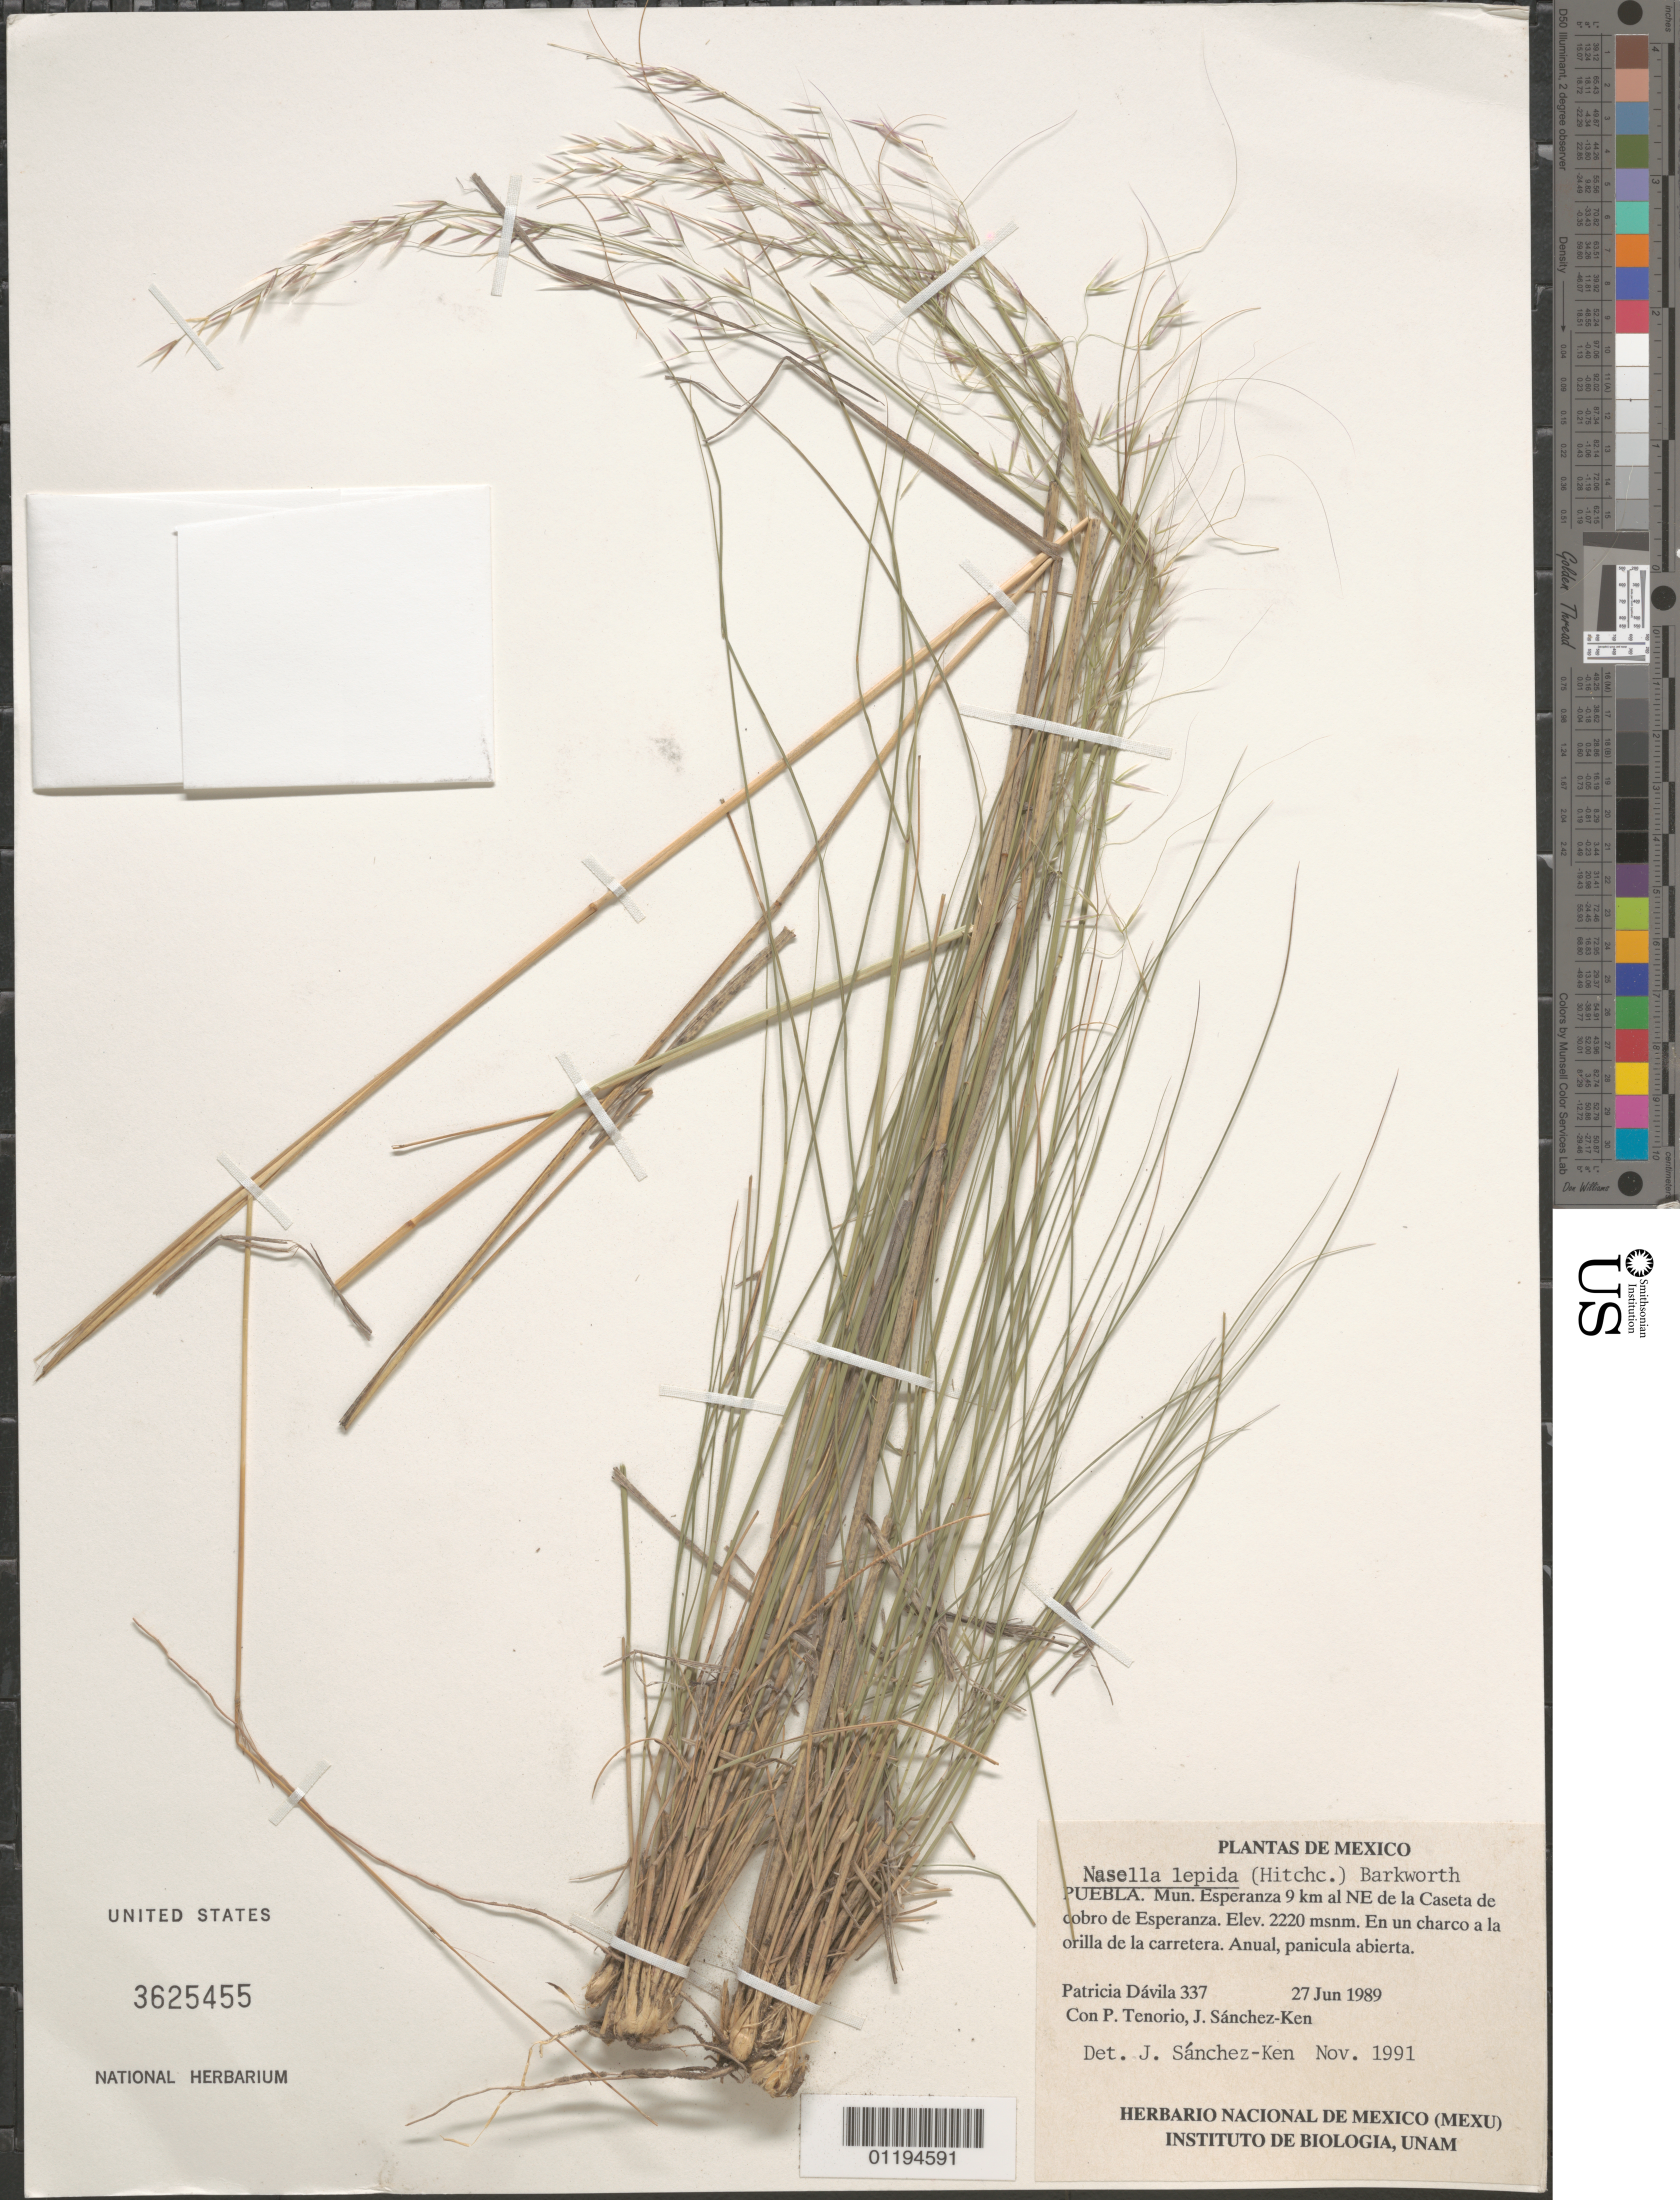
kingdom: Plantae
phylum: Tracheophyta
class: Liliopsida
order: Poales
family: Poaceae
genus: Nassella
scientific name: Nassella lepida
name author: (Hitchc.) Barkworth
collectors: P. Dávila, Tenorio, P. & J. G. Sánchez-Ken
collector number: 337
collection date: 1989-06-27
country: Mexico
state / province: Puebla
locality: NE of the Esperanza toll booth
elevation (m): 2220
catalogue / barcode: US 3625455